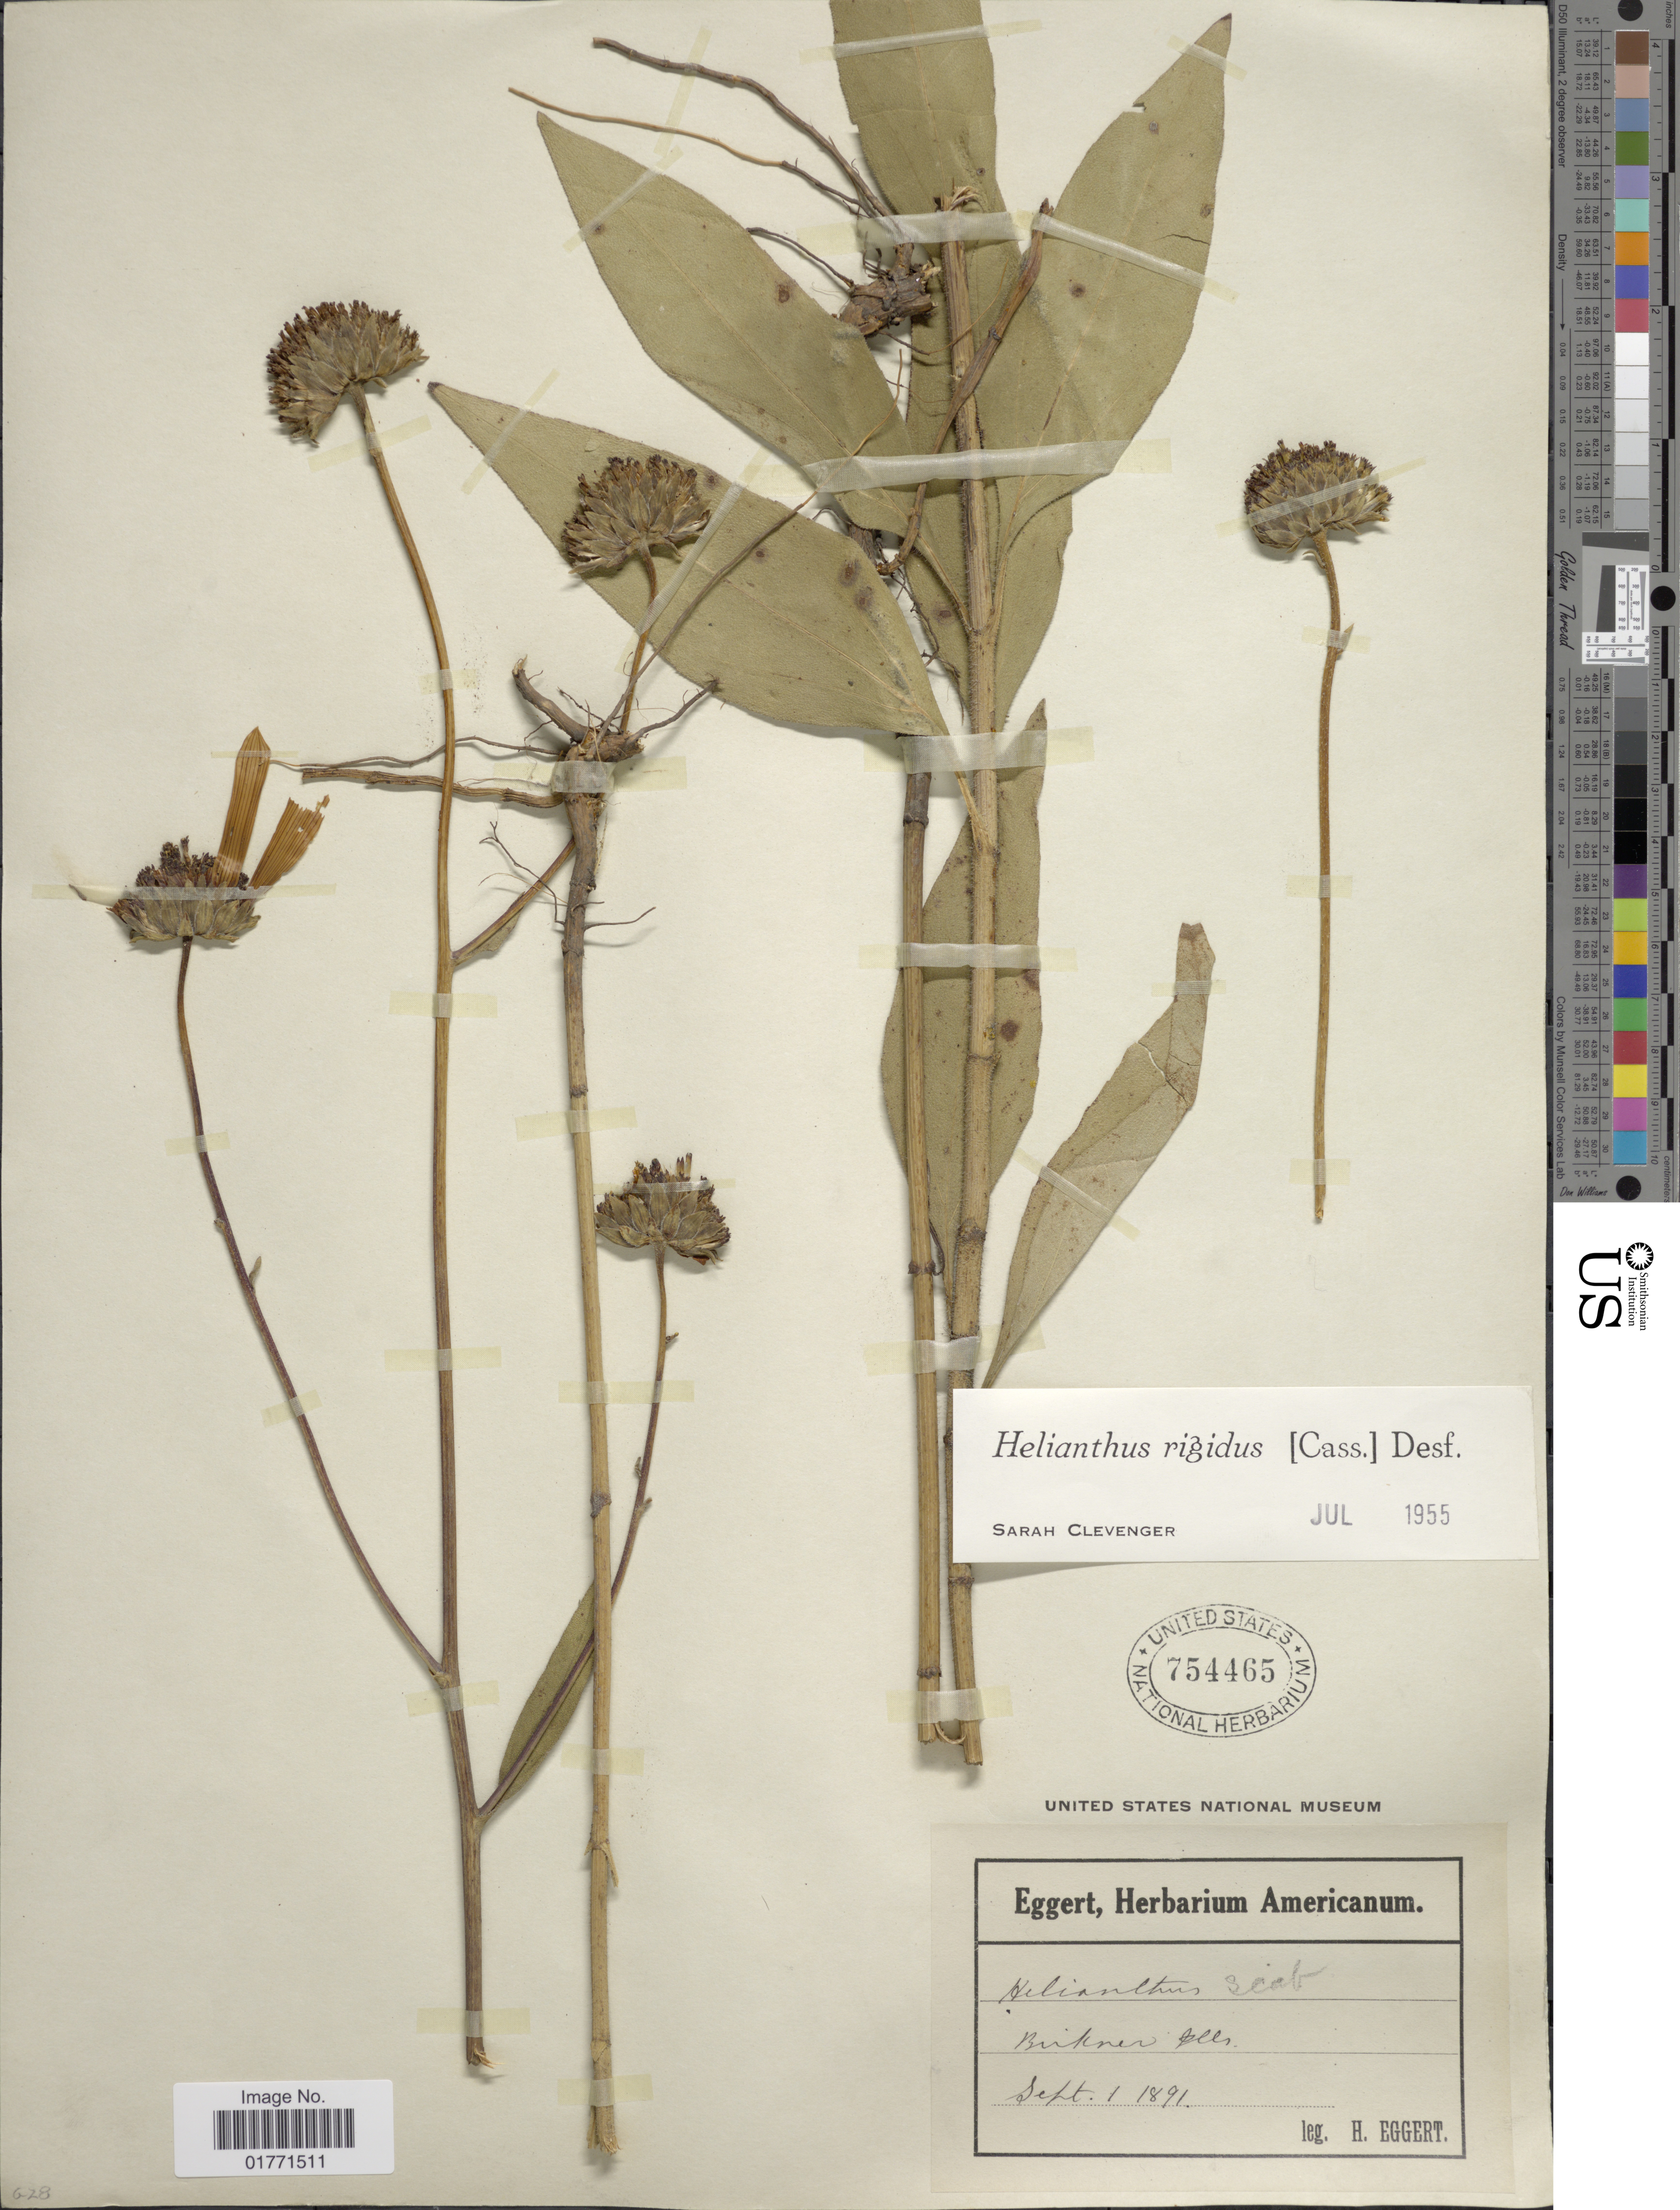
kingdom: Plantae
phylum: Tracheophyta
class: Magnoliopsida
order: Asterales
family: Asteraceae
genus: Helianthus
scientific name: Helianthus rigidus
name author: (Cass.) Desf.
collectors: H. Eggert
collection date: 1891-09-01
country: United States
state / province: Illinois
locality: Brinker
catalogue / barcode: US 754465